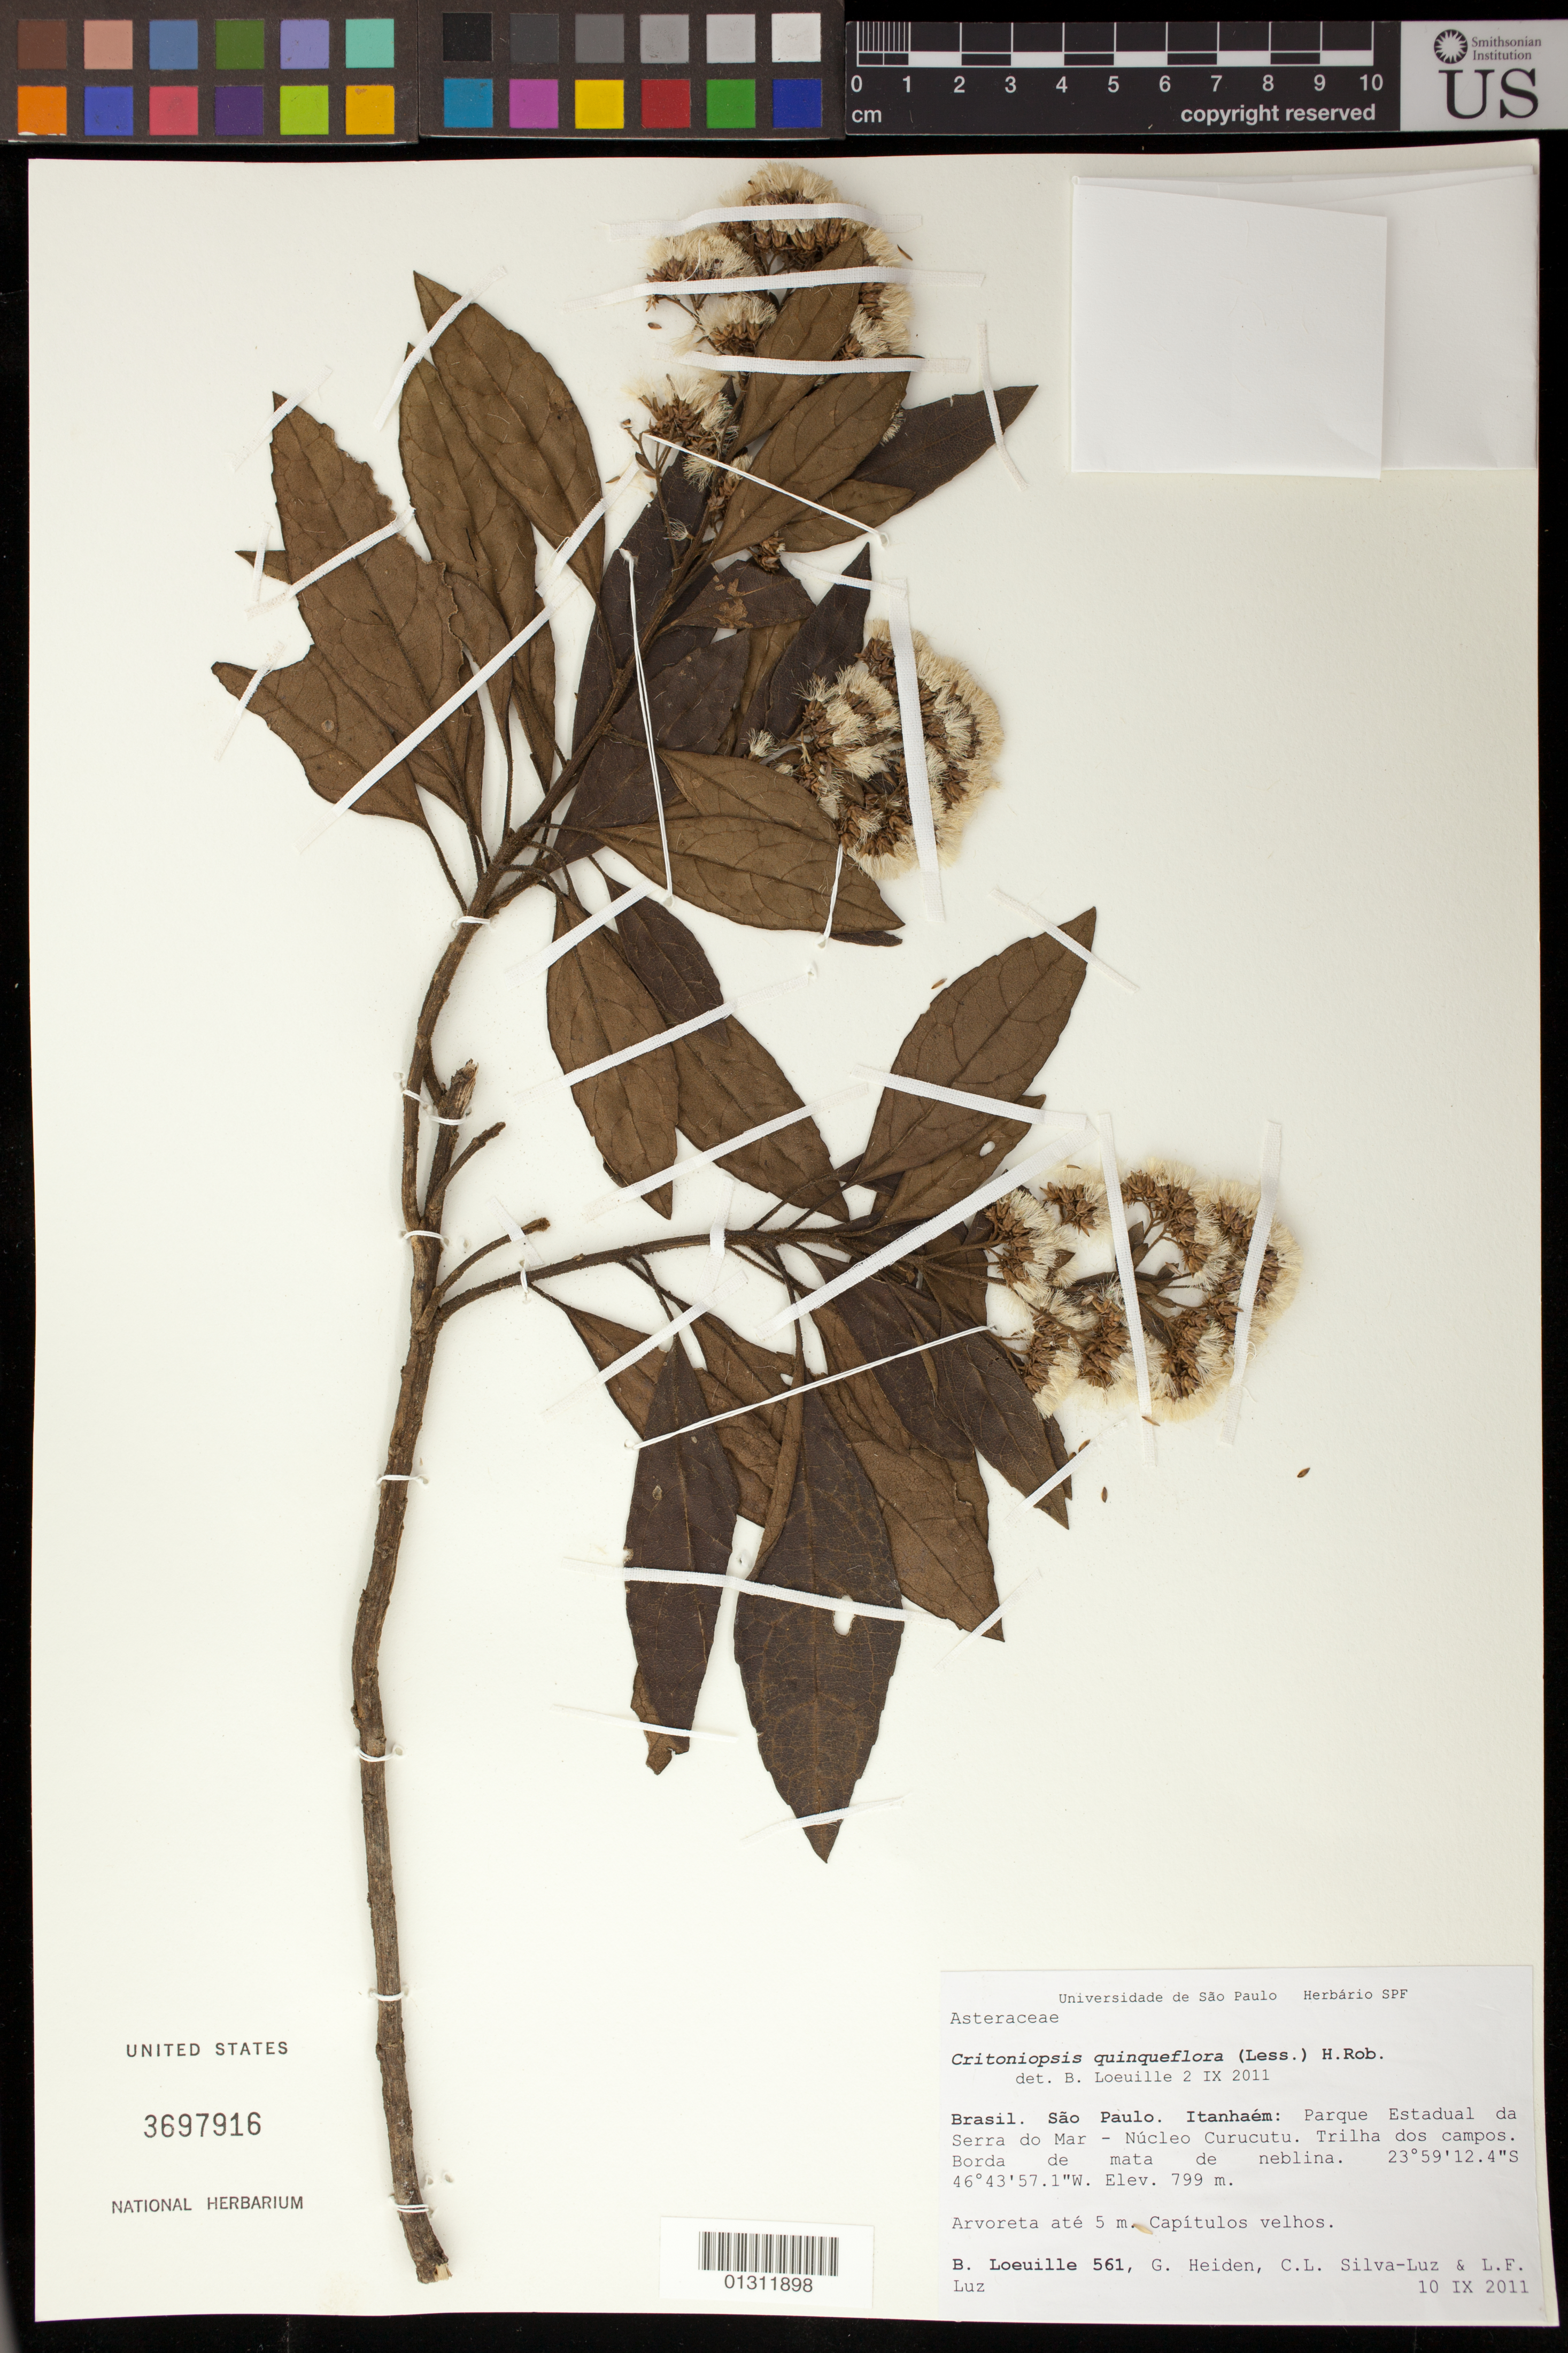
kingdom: Plantae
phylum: Tracheophyta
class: Magnoliopsida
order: Asterales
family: Asteraceae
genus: Critoniopsis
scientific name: Critoniopsis quinqueflora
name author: (Less.) H. Rob.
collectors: B. Loeuille, G. Heiden, C. Silva-Luz & L. Silva-Luz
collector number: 561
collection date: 2011-09-10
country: Brazil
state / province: São Paulo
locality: São Paulo: Parque Estadual da Serra do Mar - Nucleo Curucutu.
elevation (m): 799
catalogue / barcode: US 3697916